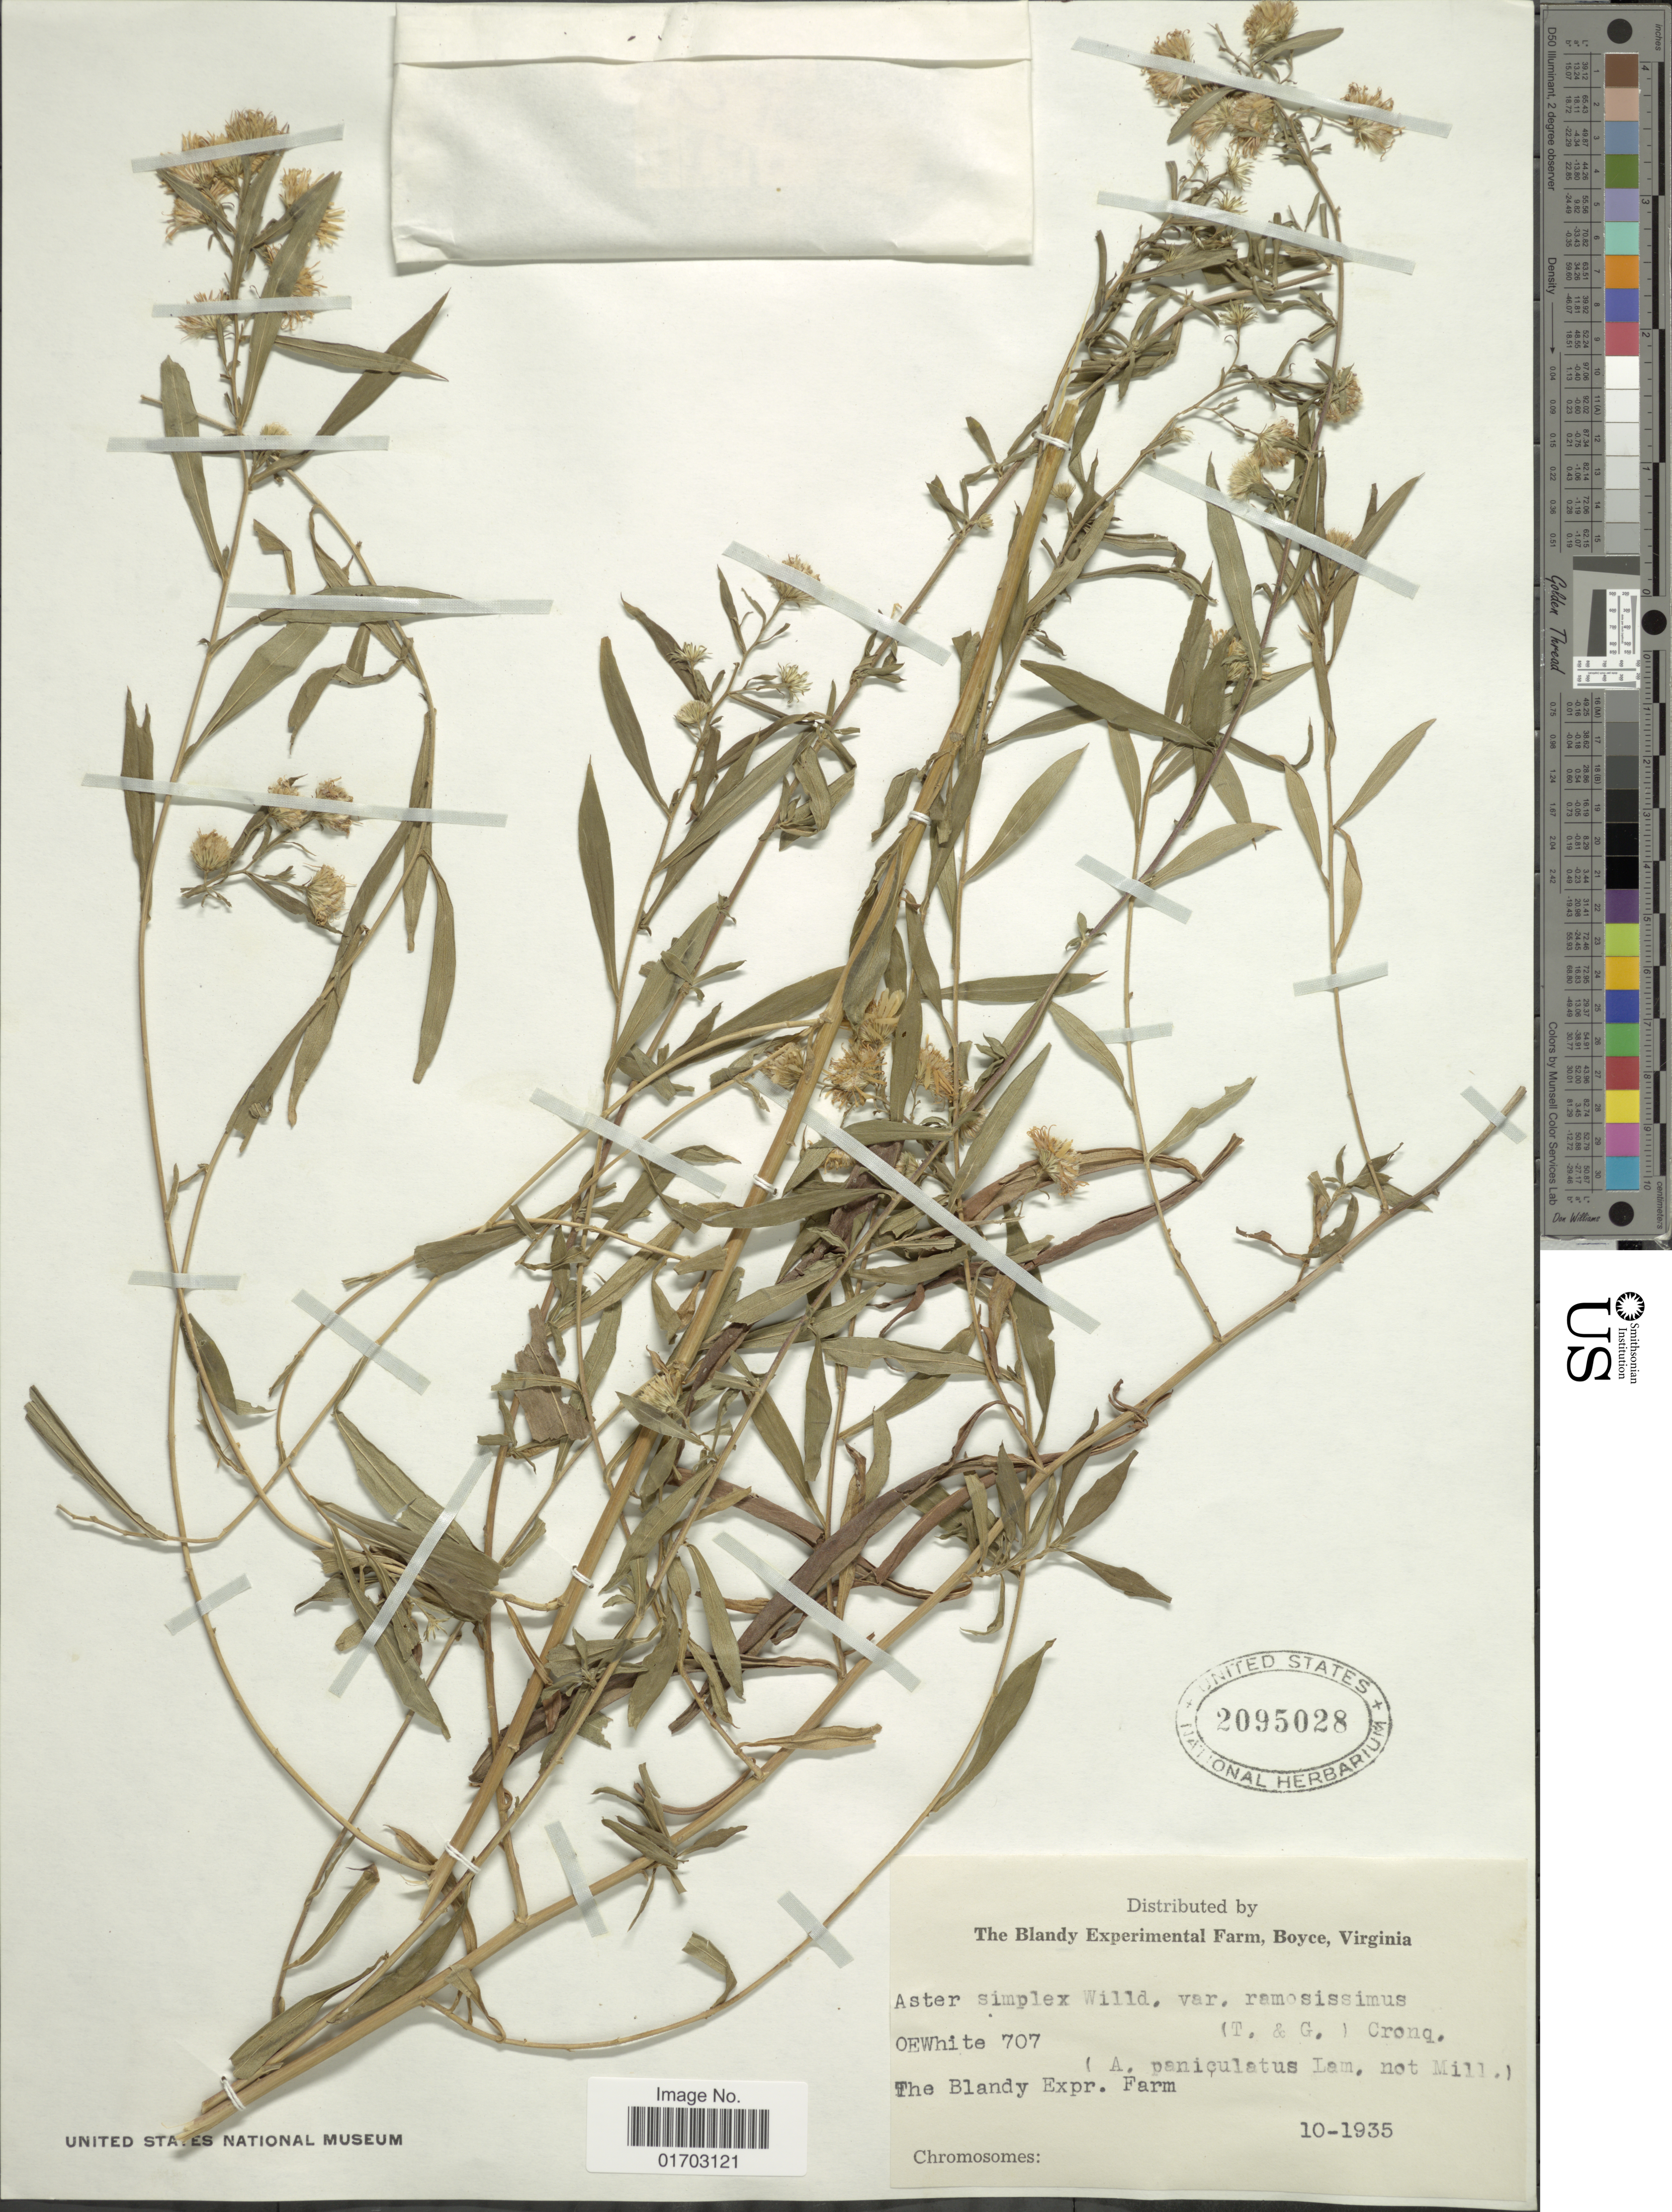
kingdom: Plantae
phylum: Tracheophyta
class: Magnoliopsida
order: Asterales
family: Asteraceae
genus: Symphyotrichum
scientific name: Symphyotrichum simplex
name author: (Willd.) Á. Löve & D. Löve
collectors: O. E. White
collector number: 707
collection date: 1935-10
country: United States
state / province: Virginia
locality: The Blandy Experimental Farm. [unsure placement]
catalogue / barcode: US 2095028